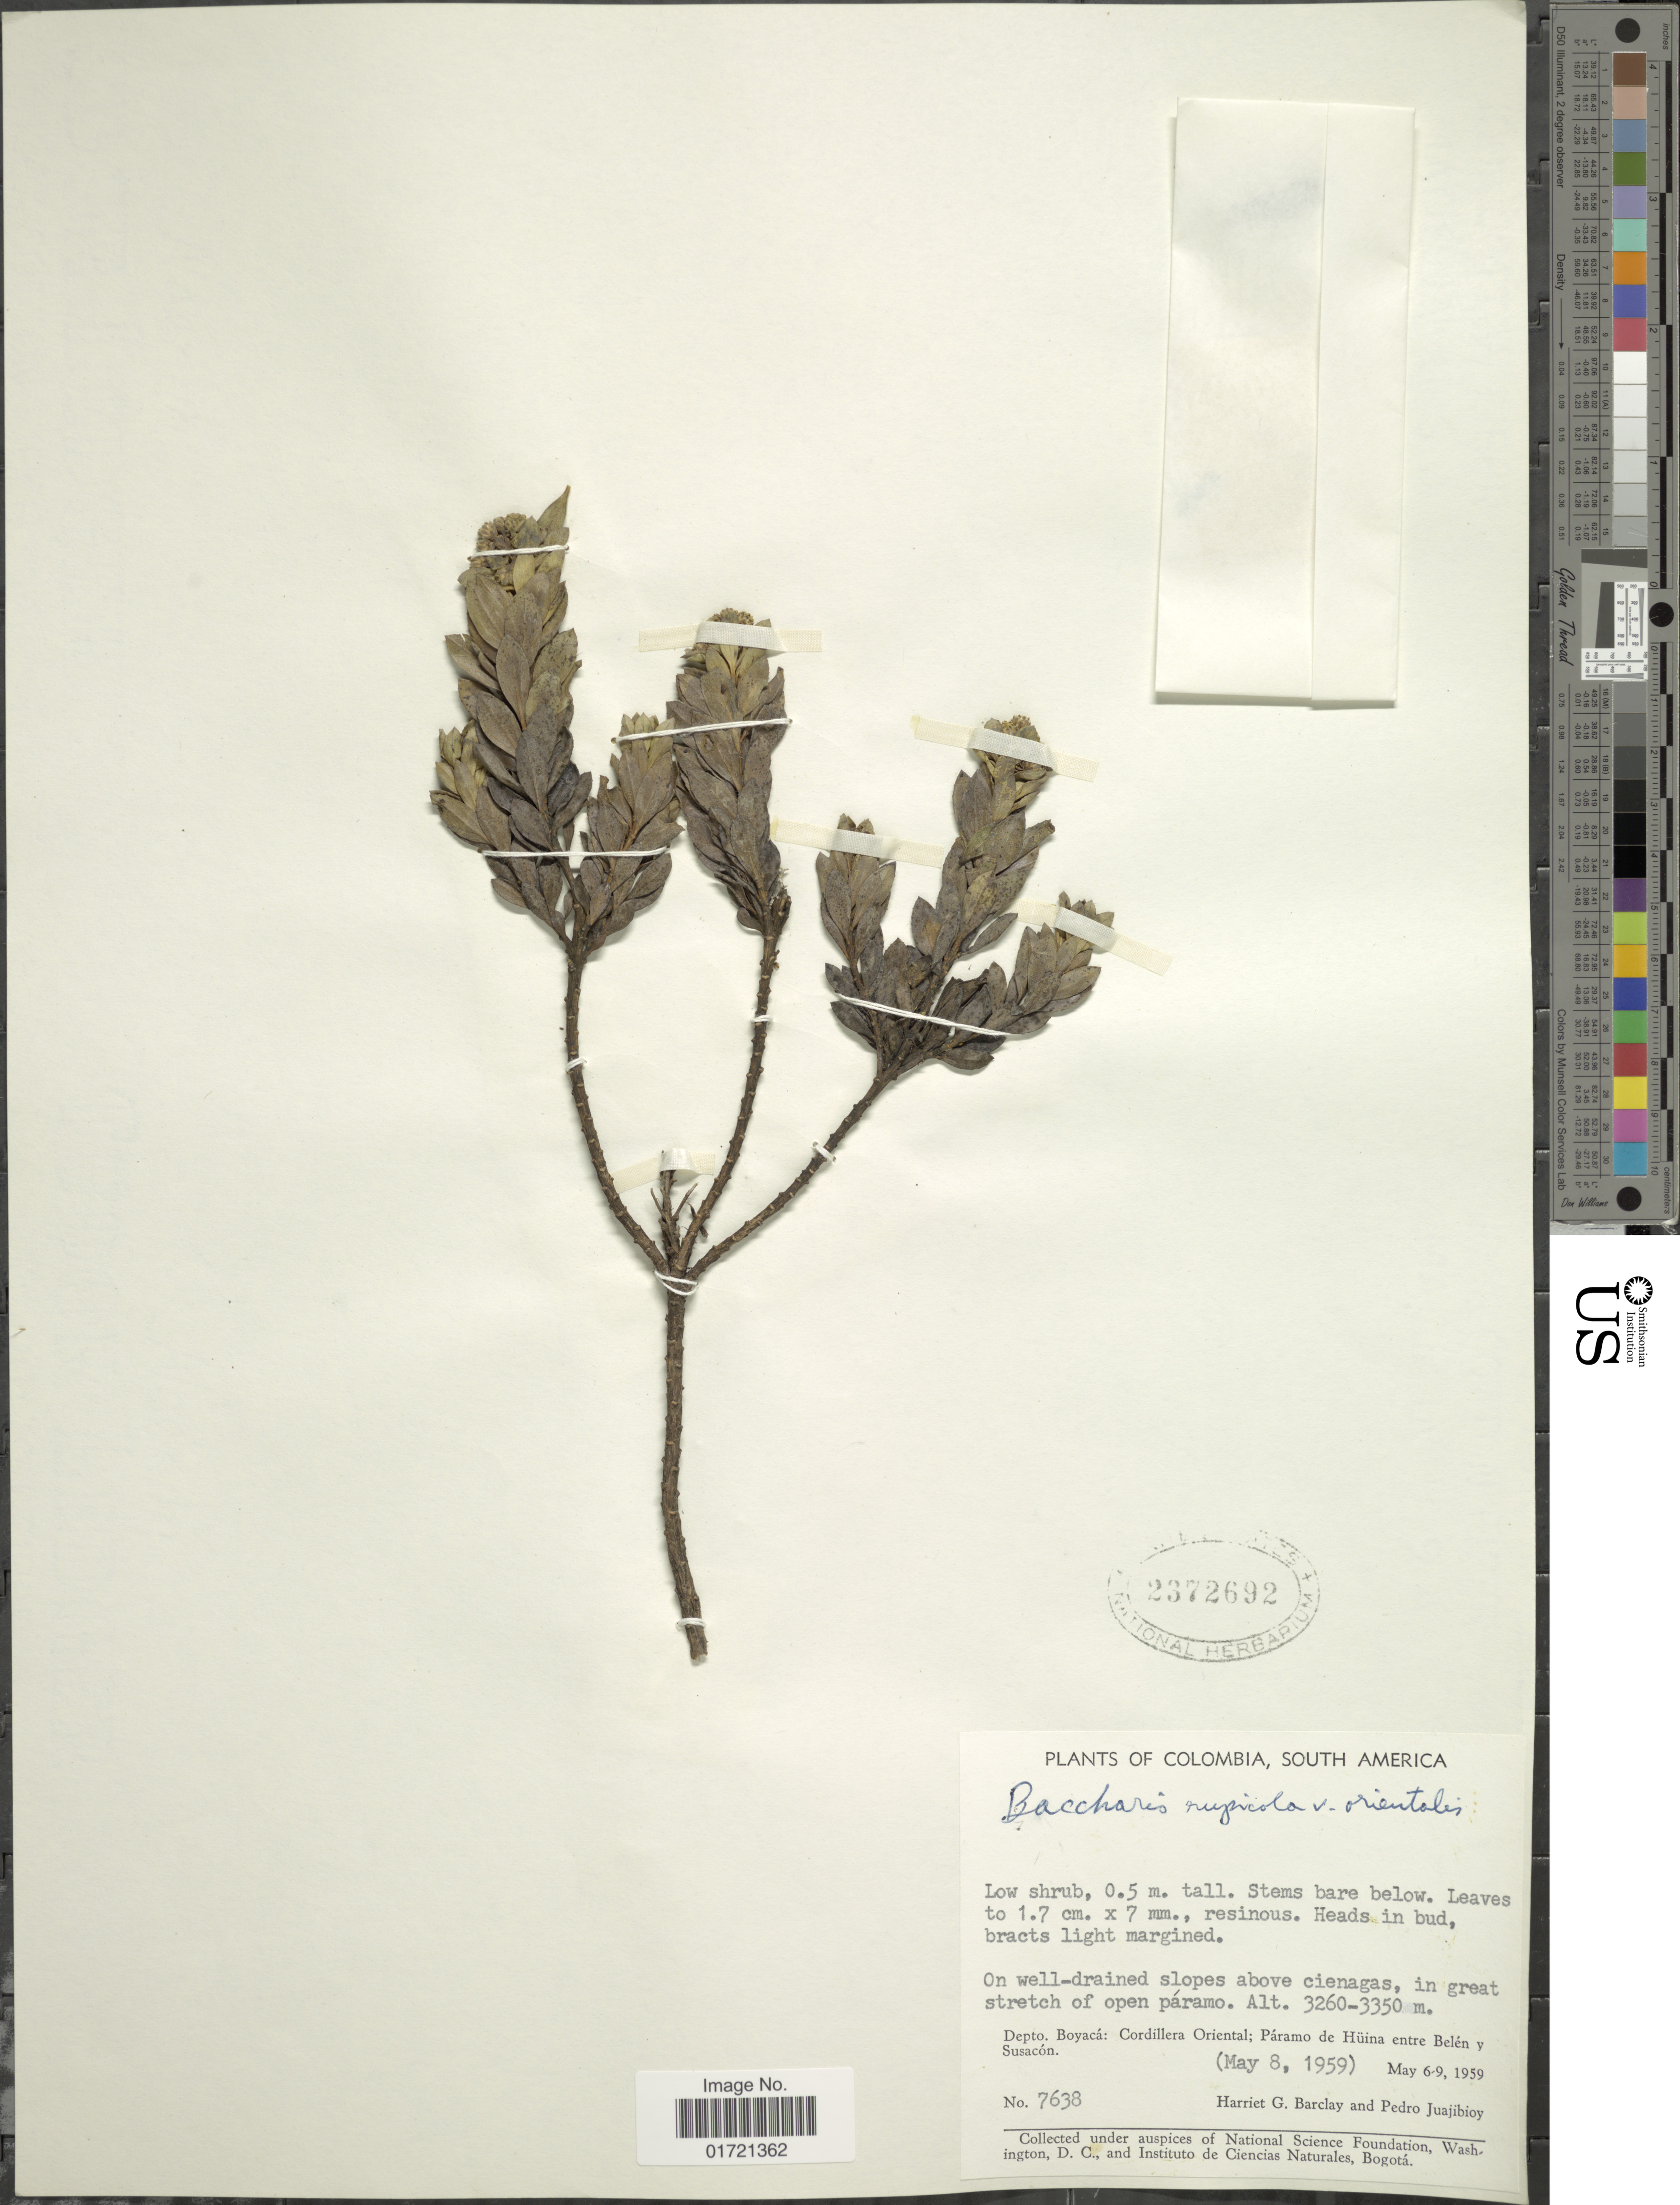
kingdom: Plantae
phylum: Tracheophyta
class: Magnoliopsida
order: Asterales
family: Asteraceae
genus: Baccharis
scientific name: Baccharis rupicola var. orientalis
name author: Cuatrec.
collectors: H. G. Barclay & P. Juajibioy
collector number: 7638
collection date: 1959-05-08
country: Colombia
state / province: Boyacá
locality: Depto. Boyacá: Cordillera Oriental; Páramo de Hüina entre Belén y Susacón.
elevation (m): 3260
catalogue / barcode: US 2372692